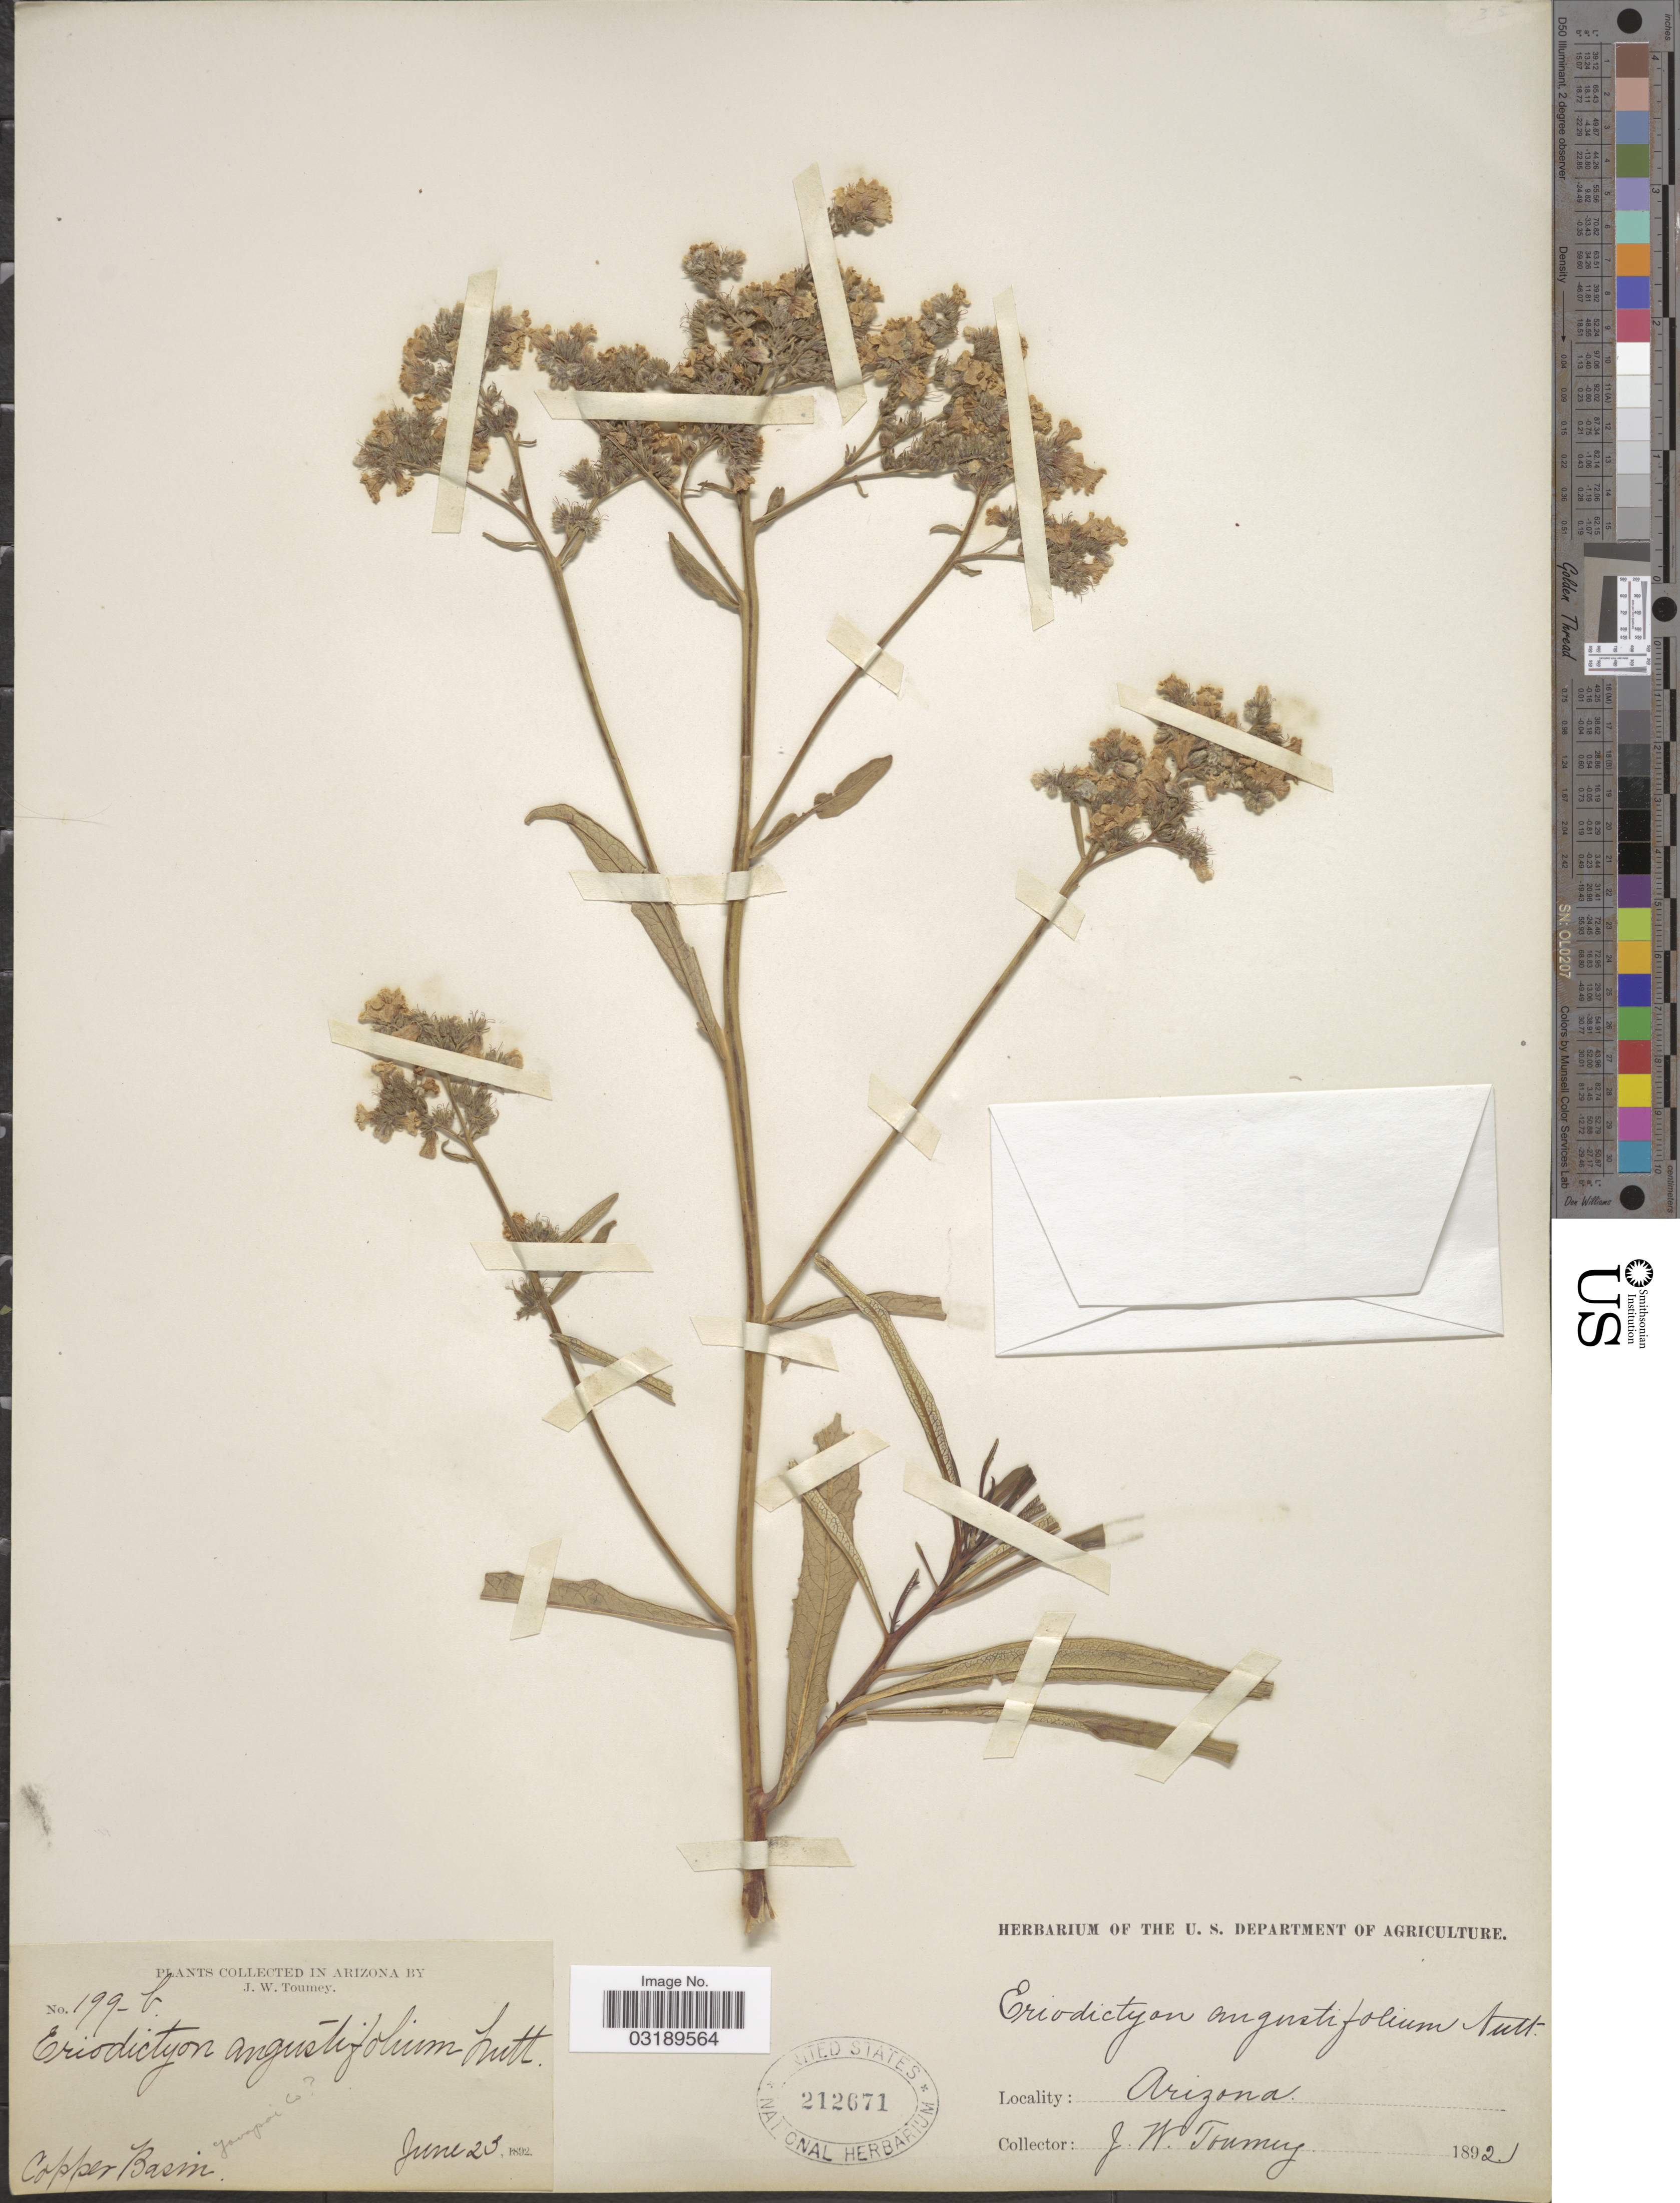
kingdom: Plantae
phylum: Tracheophyta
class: Magnoliopsida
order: Boraginales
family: Namaceae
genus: Eriodictyon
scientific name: Eriodictyon angustifolium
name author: Nutt.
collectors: J. W. Toumey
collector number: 199b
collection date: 1892-06-23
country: United States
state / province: Arizona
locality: Copper Basin. Yavapai Co.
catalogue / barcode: US 212671